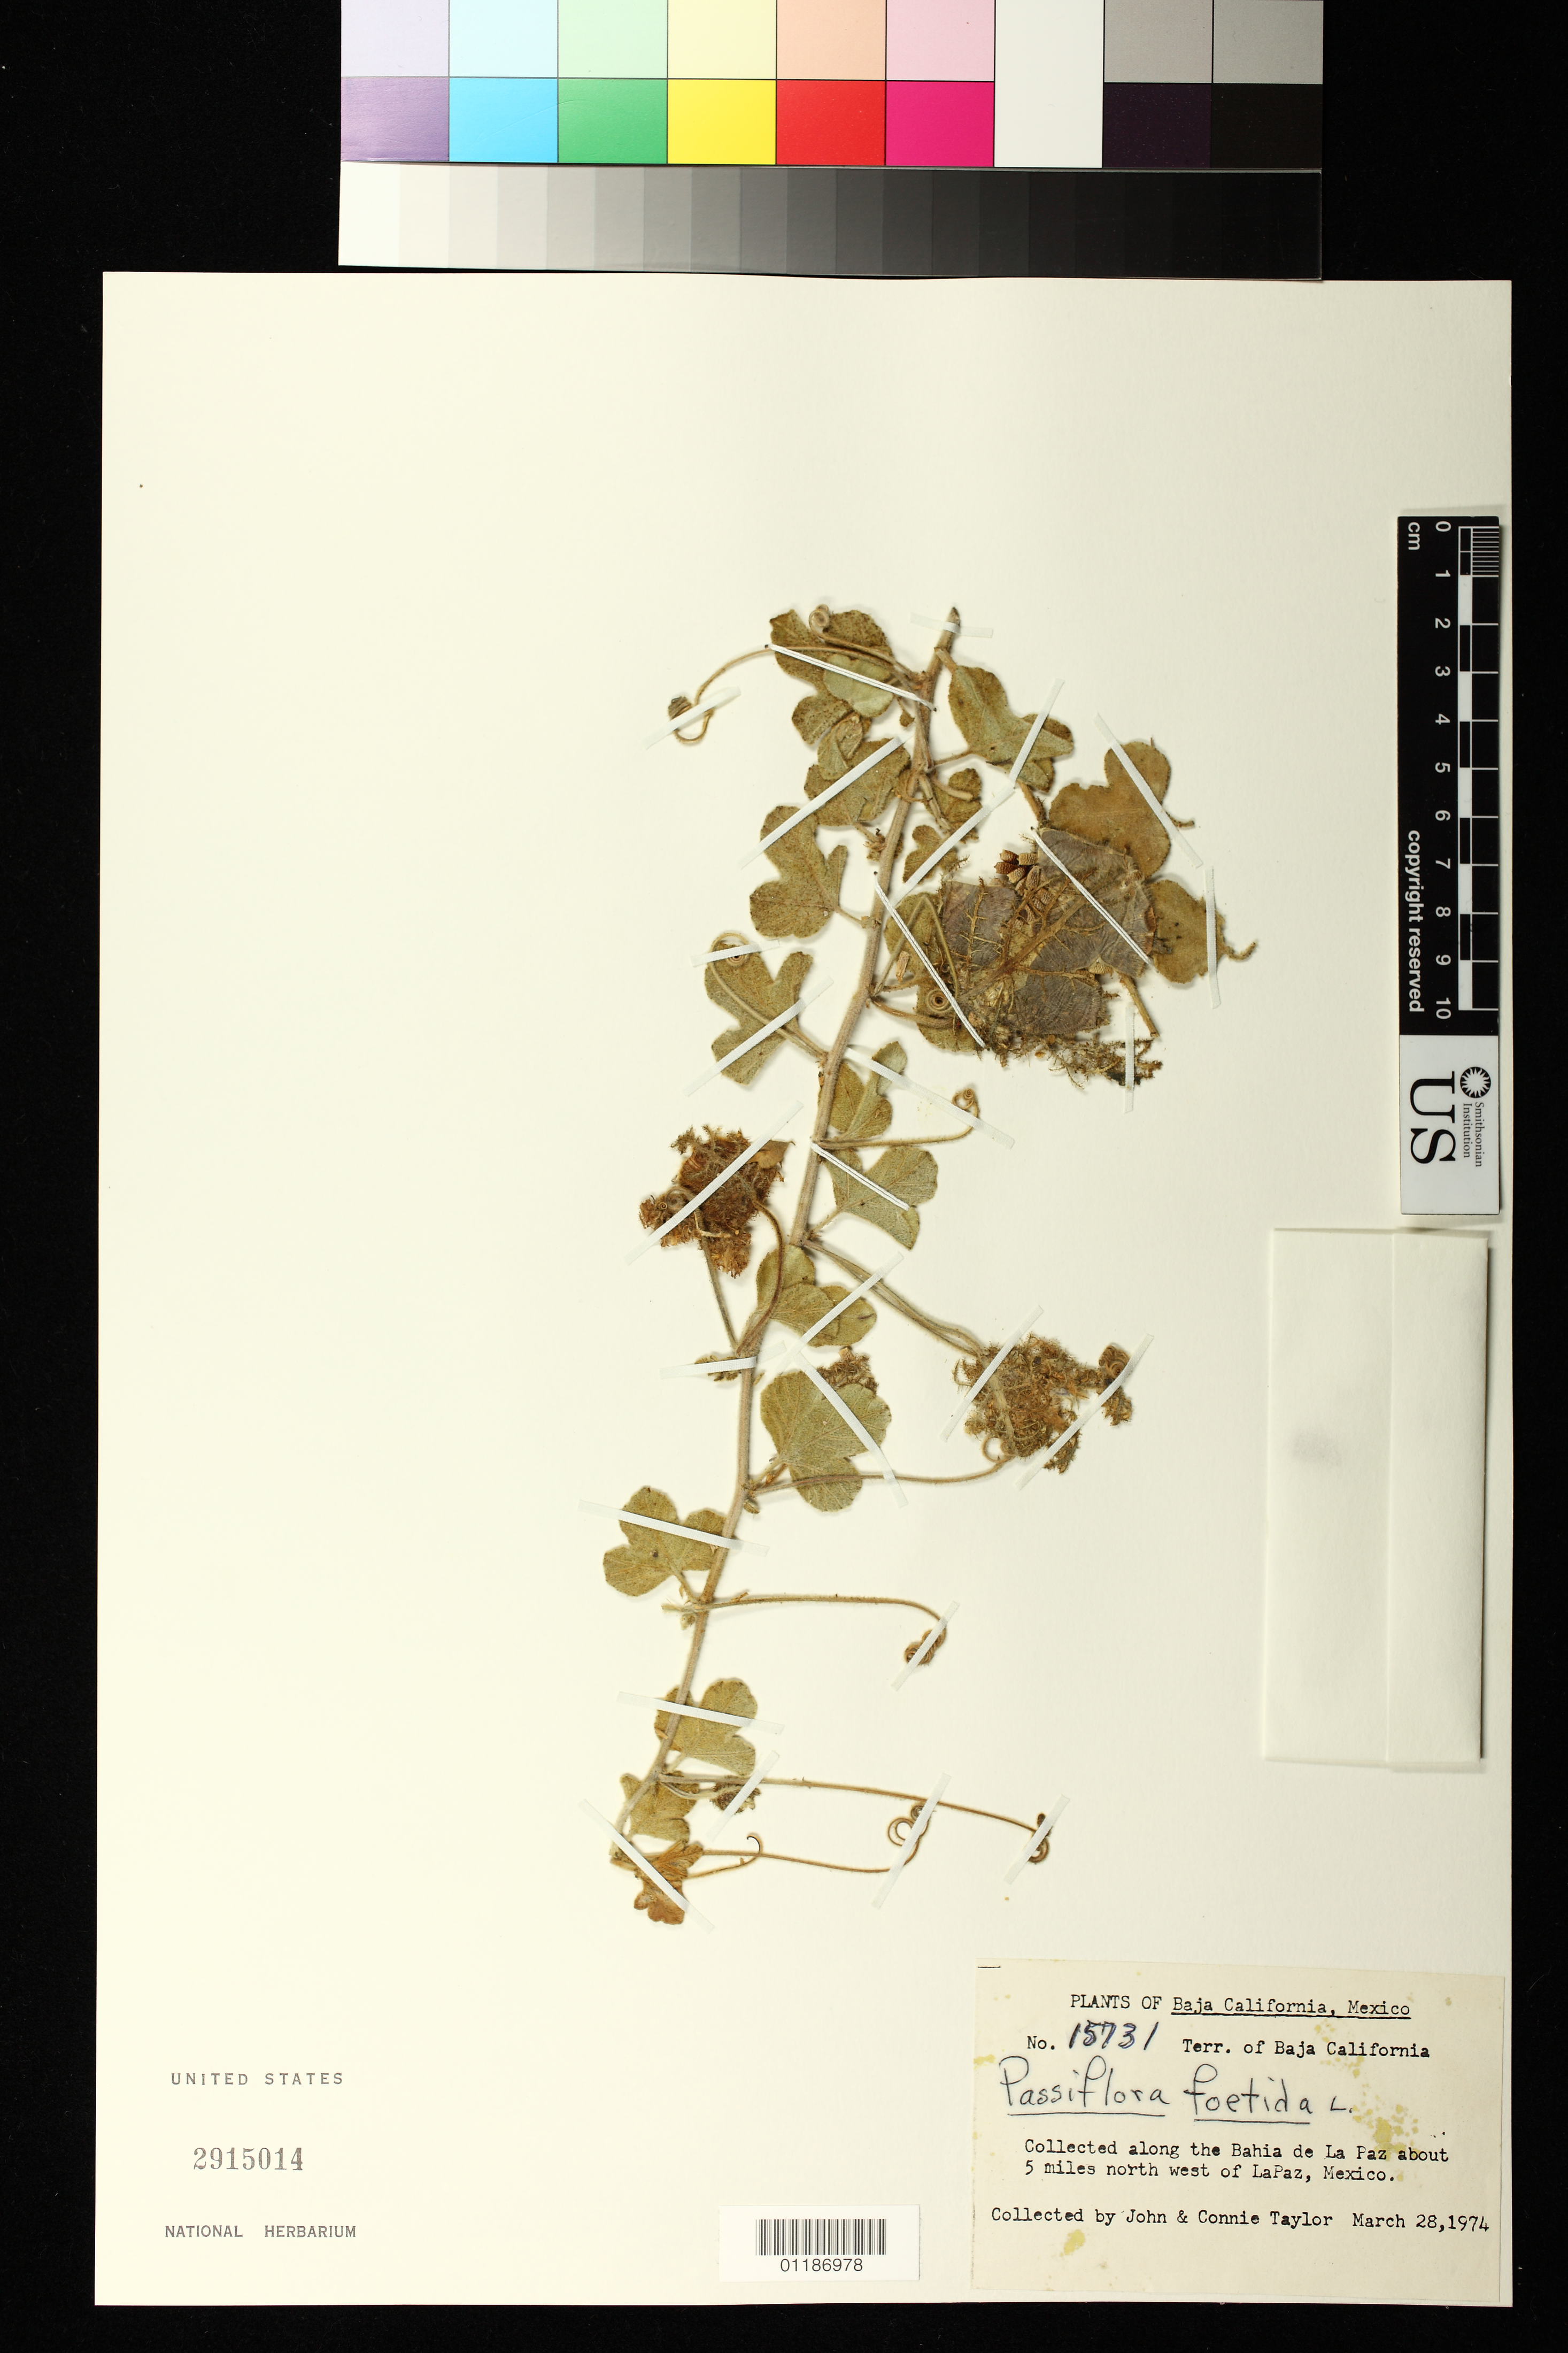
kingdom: Plantae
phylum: Tracheophyta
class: Magnoliopsida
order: Malpighiales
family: Passifloraceae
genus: Passiflora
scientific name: Passiflora fruticosa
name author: Killip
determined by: Svoboda, Harlan T., (NA), US Department of Agriculture (UNITED STATES)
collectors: J. Taylor & C. Taylor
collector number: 15731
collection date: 1974-03-28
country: Mexico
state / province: Baja California Sur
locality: Along the Bahia de La Paz, about 5 miles north west of La Paz, Mexico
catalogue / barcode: US 2915014